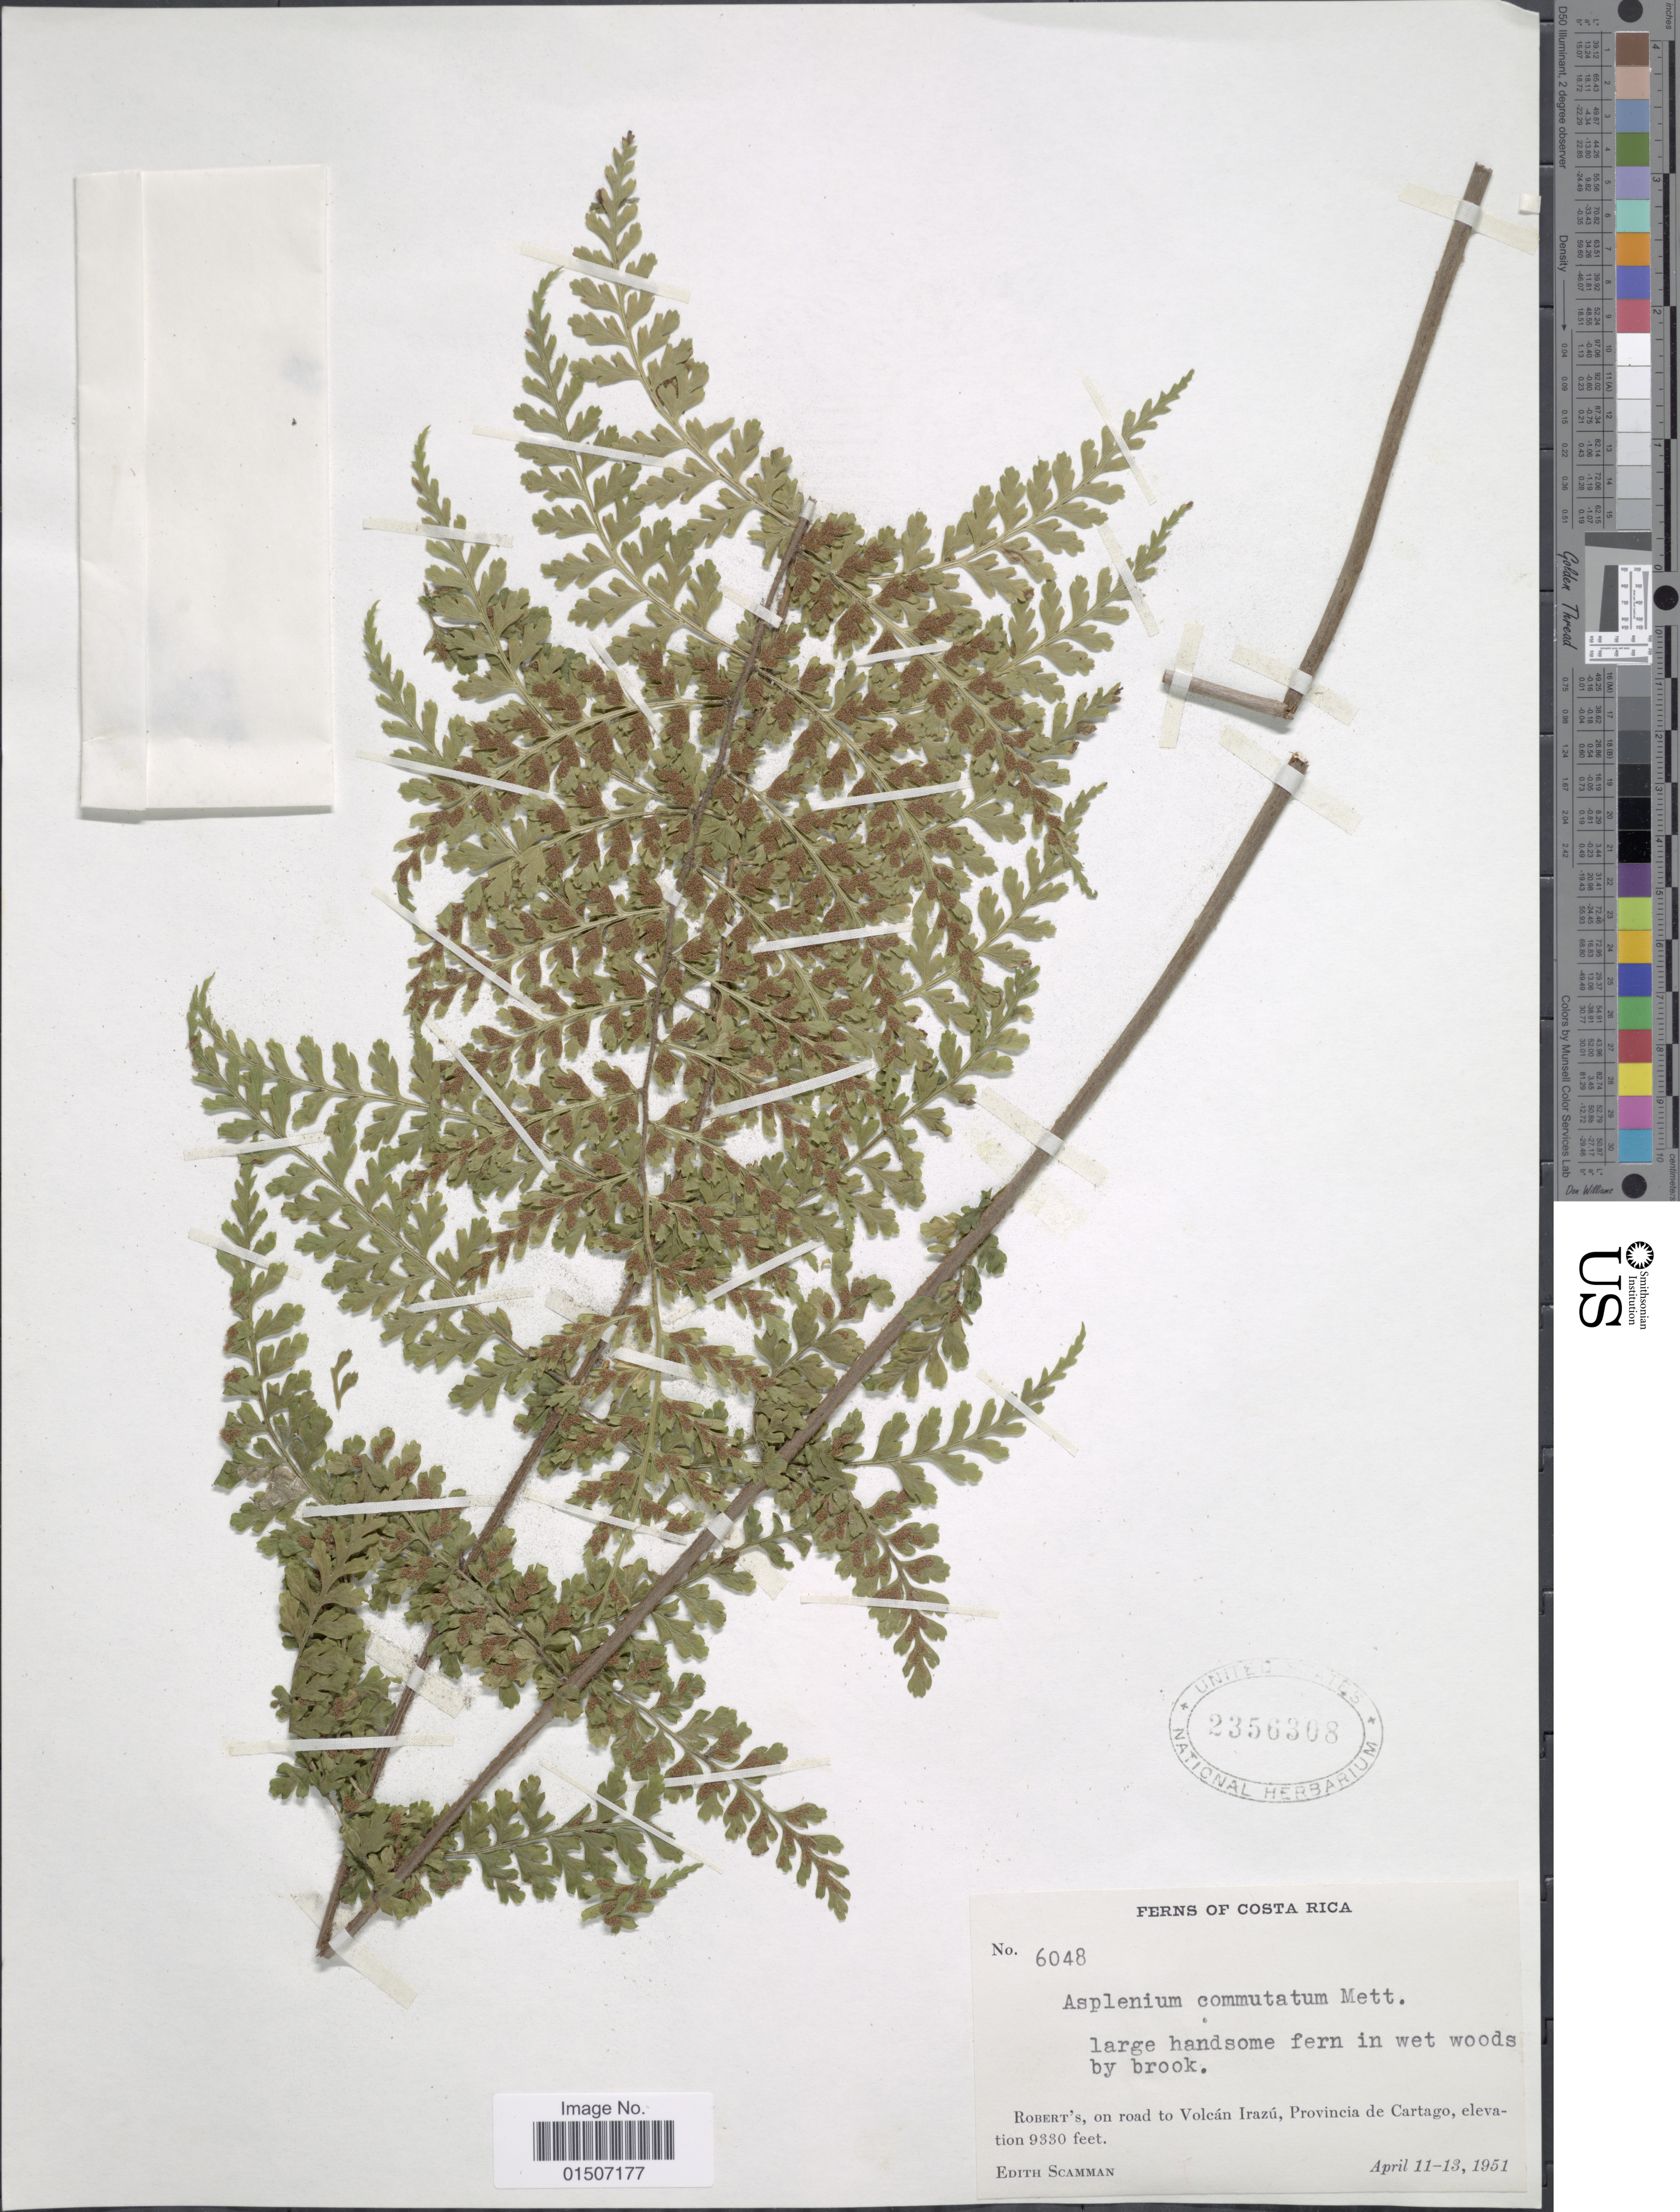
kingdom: Plantae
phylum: Tracheophyta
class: Polypodiopsida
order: Polypodiales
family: Aspleniaceae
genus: Asplenium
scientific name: Asplenium myapteron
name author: Fée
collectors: E. Scamman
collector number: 6048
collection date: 1951-04-11/1951-04-13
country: Costa Rica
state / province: Cartago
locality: Robert's, on road to Volcán Irazú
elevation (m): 2844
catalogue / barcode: US 2356308